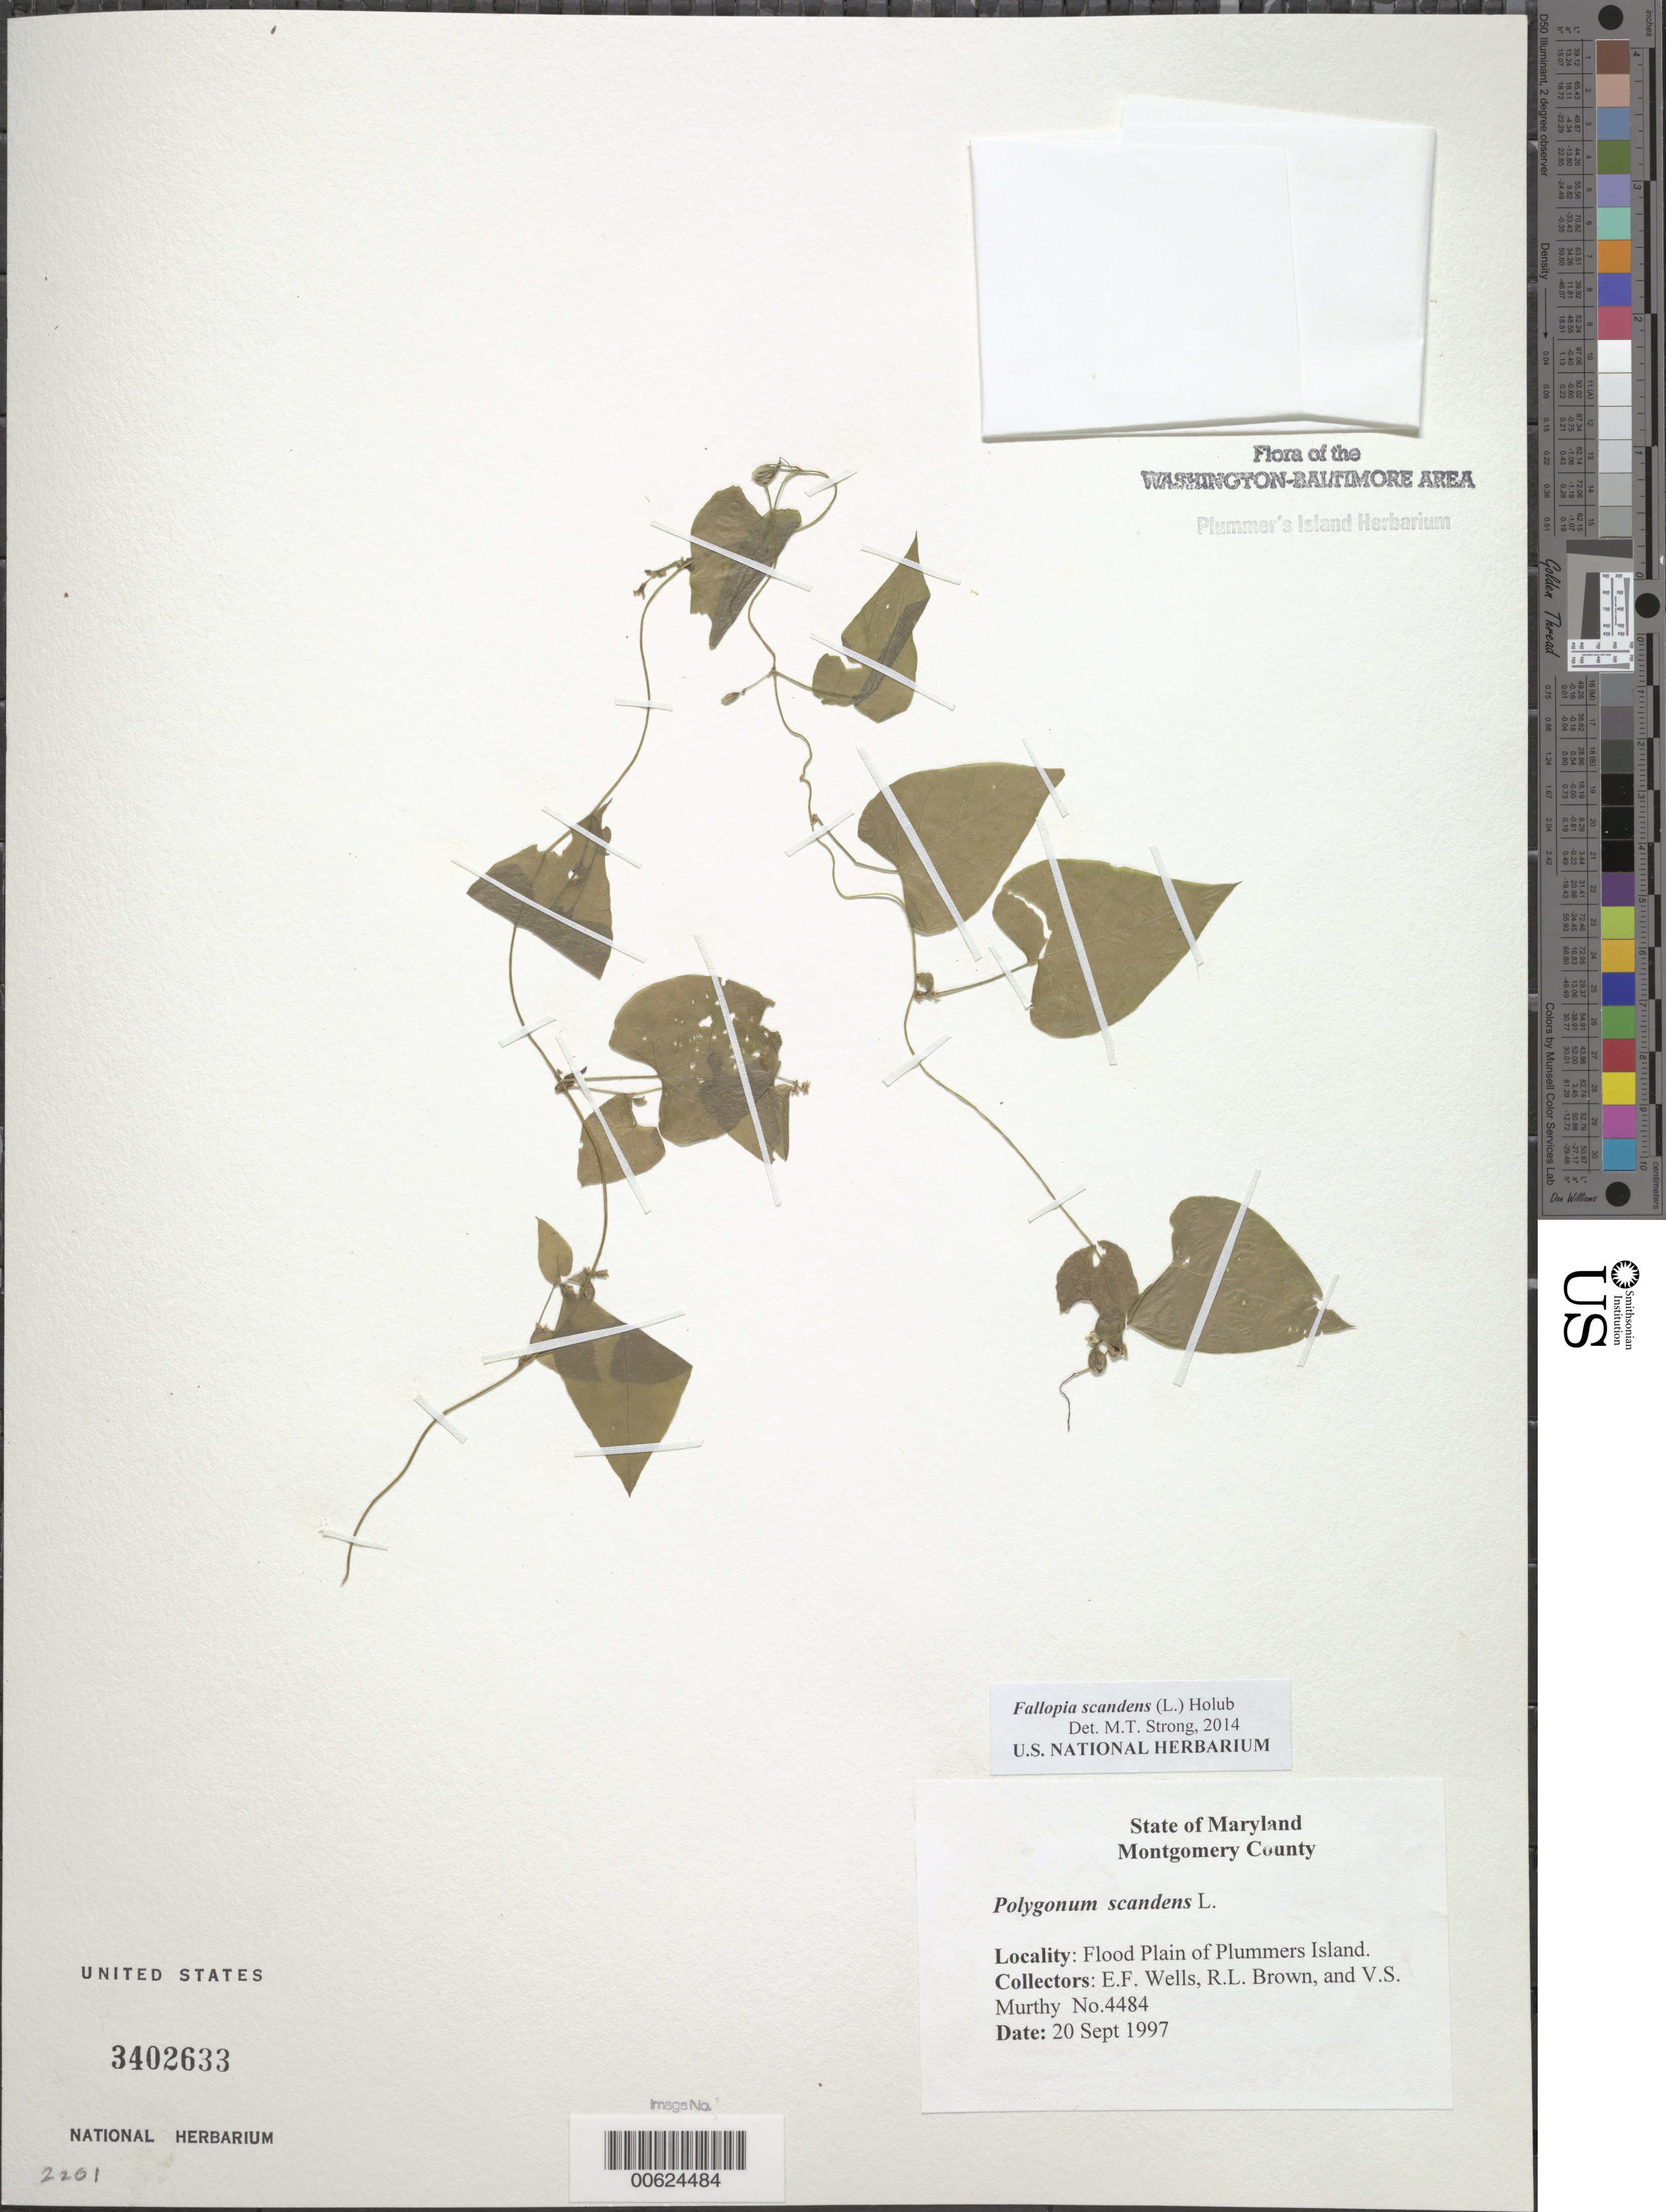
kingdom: Plantae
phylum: Tracheophyta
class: Magnoliopsida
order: Caryophyllales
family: Polygonaceae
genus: Fallopia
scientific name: Fallopia scandens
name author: (L.) Holub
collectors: E. F. Wells, R. L. Brown & V. S. Murthy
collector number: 4484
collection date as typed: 20 Sep 1997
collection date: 1997-09-20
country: United States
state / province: Maryland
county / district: Montgomery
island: Plummers Island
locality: Flood plain of Plummers Island Plummers Island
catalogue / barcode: US 3402633